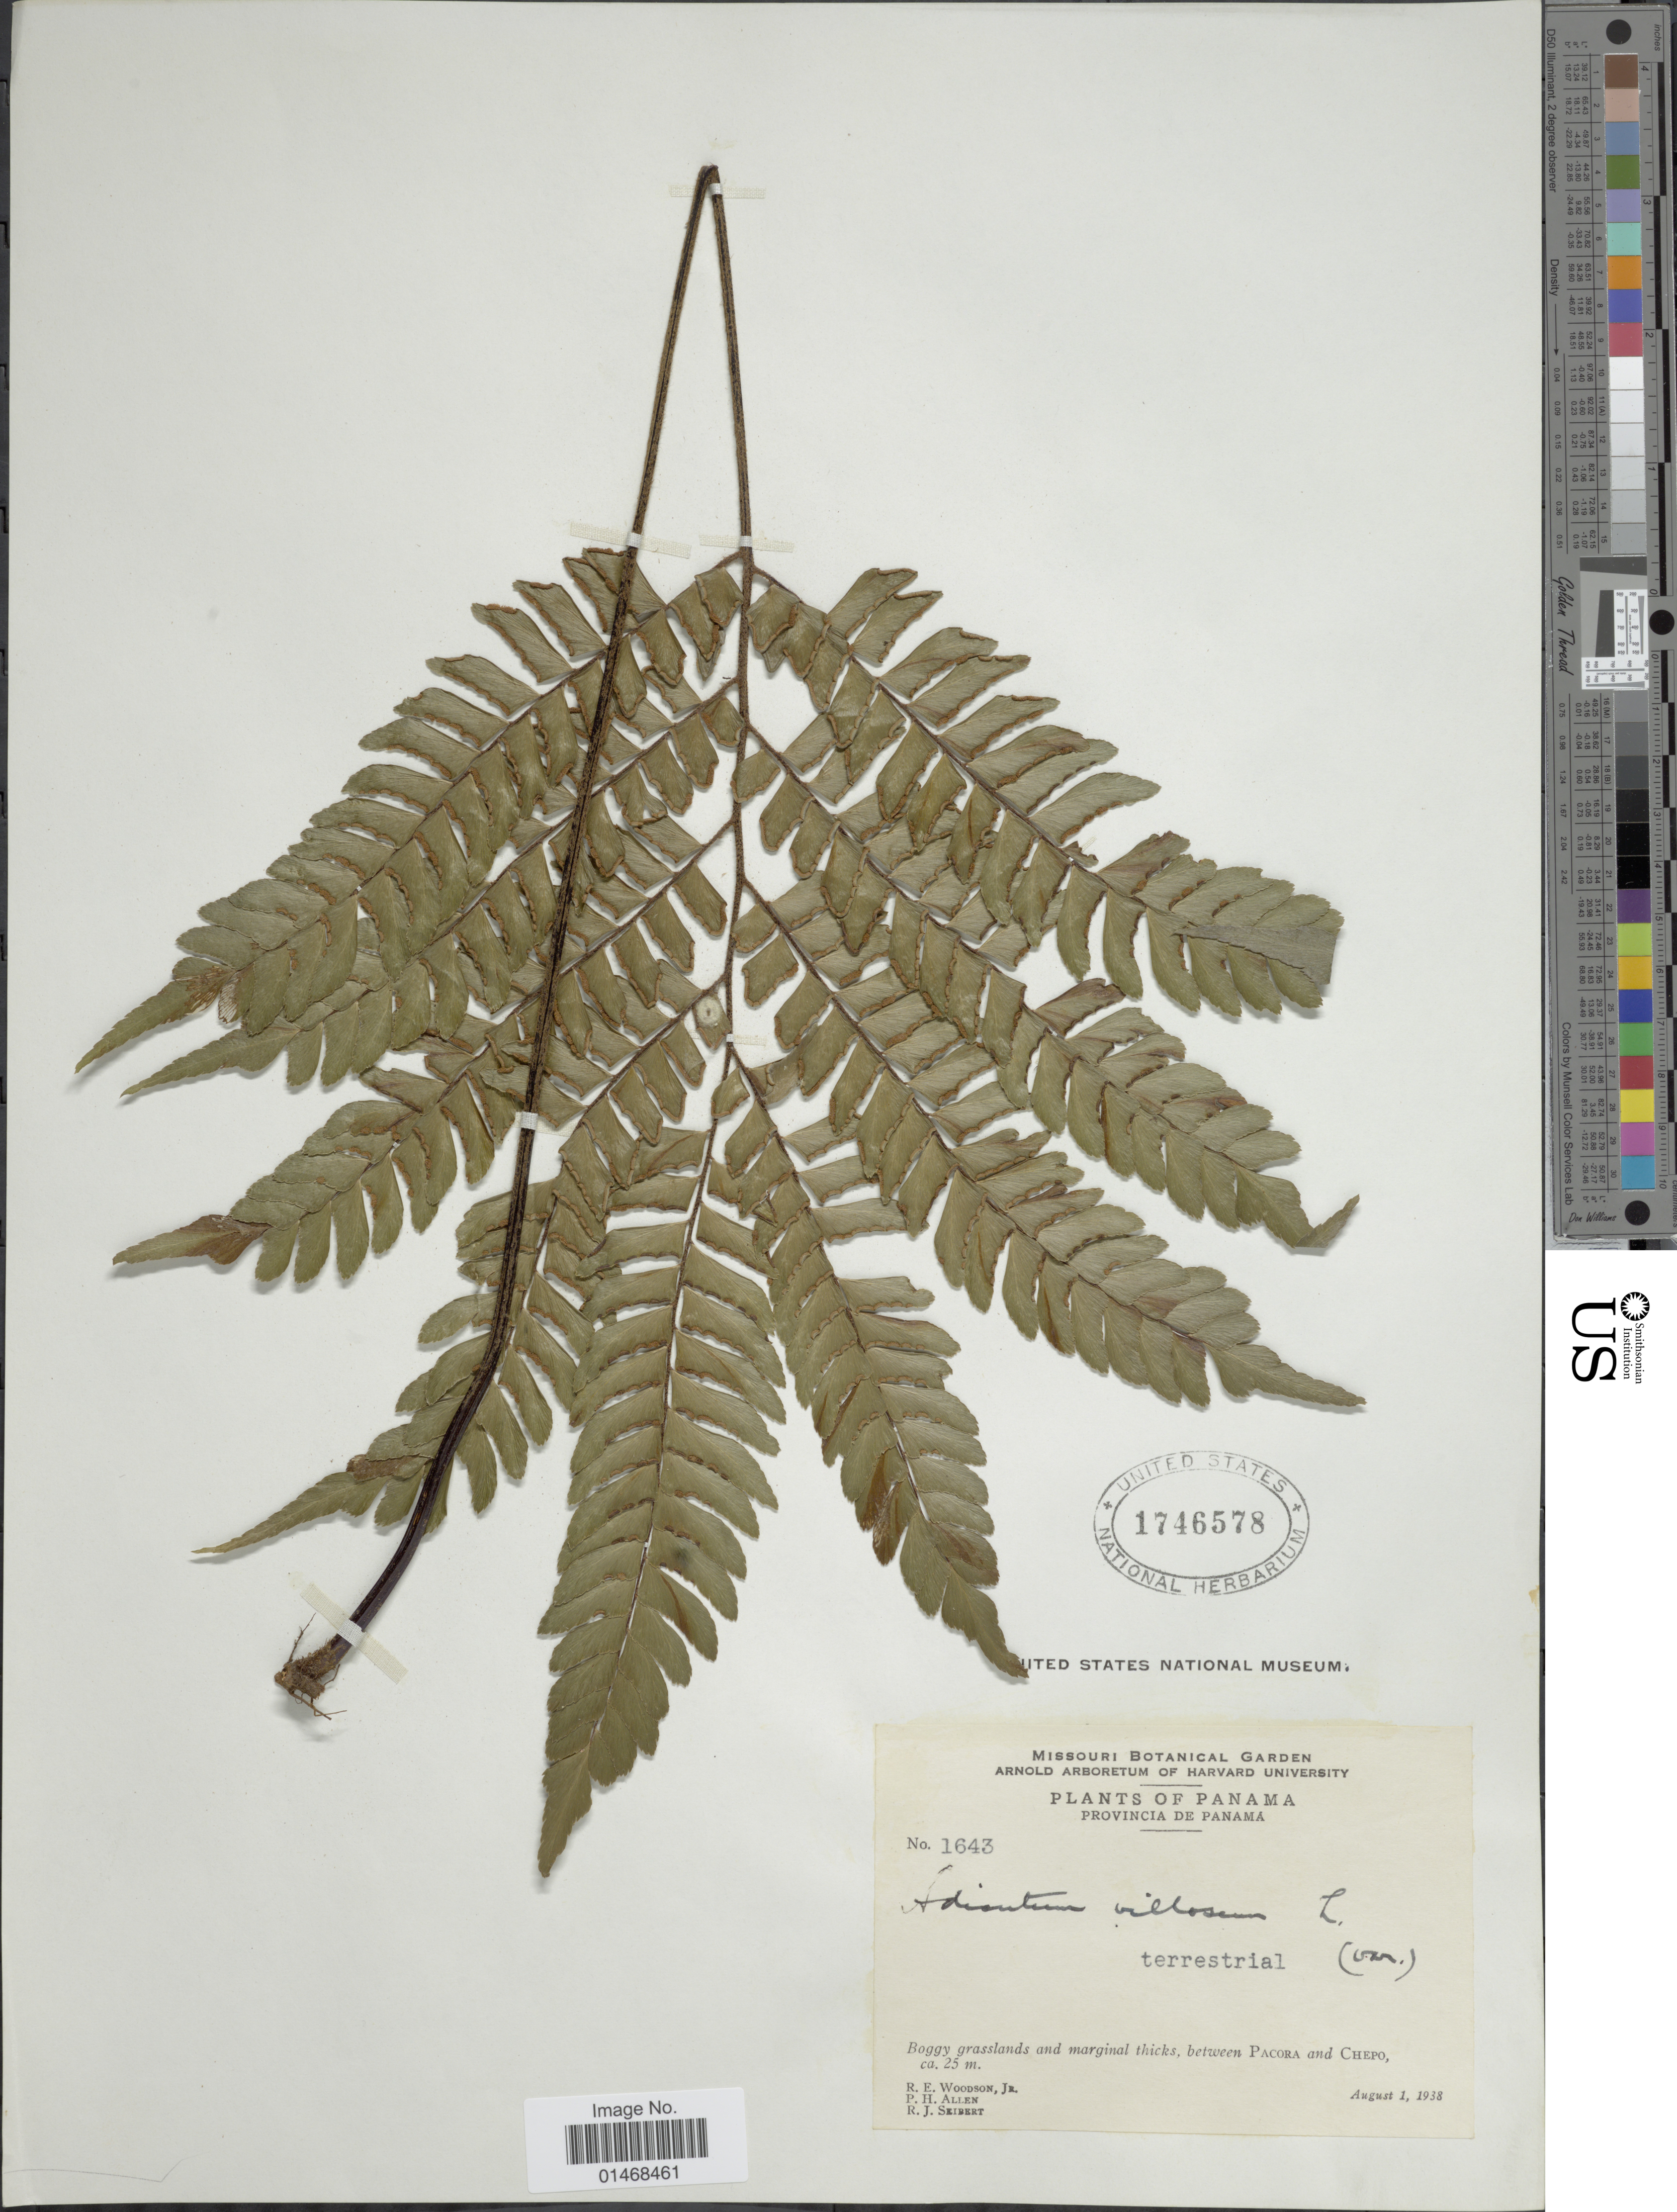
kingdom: Plantae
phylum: Tracheophyta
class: Polypodiopsida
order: Polypodiales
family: Pteridaceae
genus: Adiantum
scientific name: Adiantum villosum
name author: L.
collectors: R. E. Woodson, P. H. Allen & R. J. Seibert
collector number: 1643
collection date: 1938-08-01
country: Panama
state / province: Panamá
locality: Boggy grasslands and marginal thiks, between Pacora and Chepo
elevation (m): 25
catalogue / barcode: US 1746578